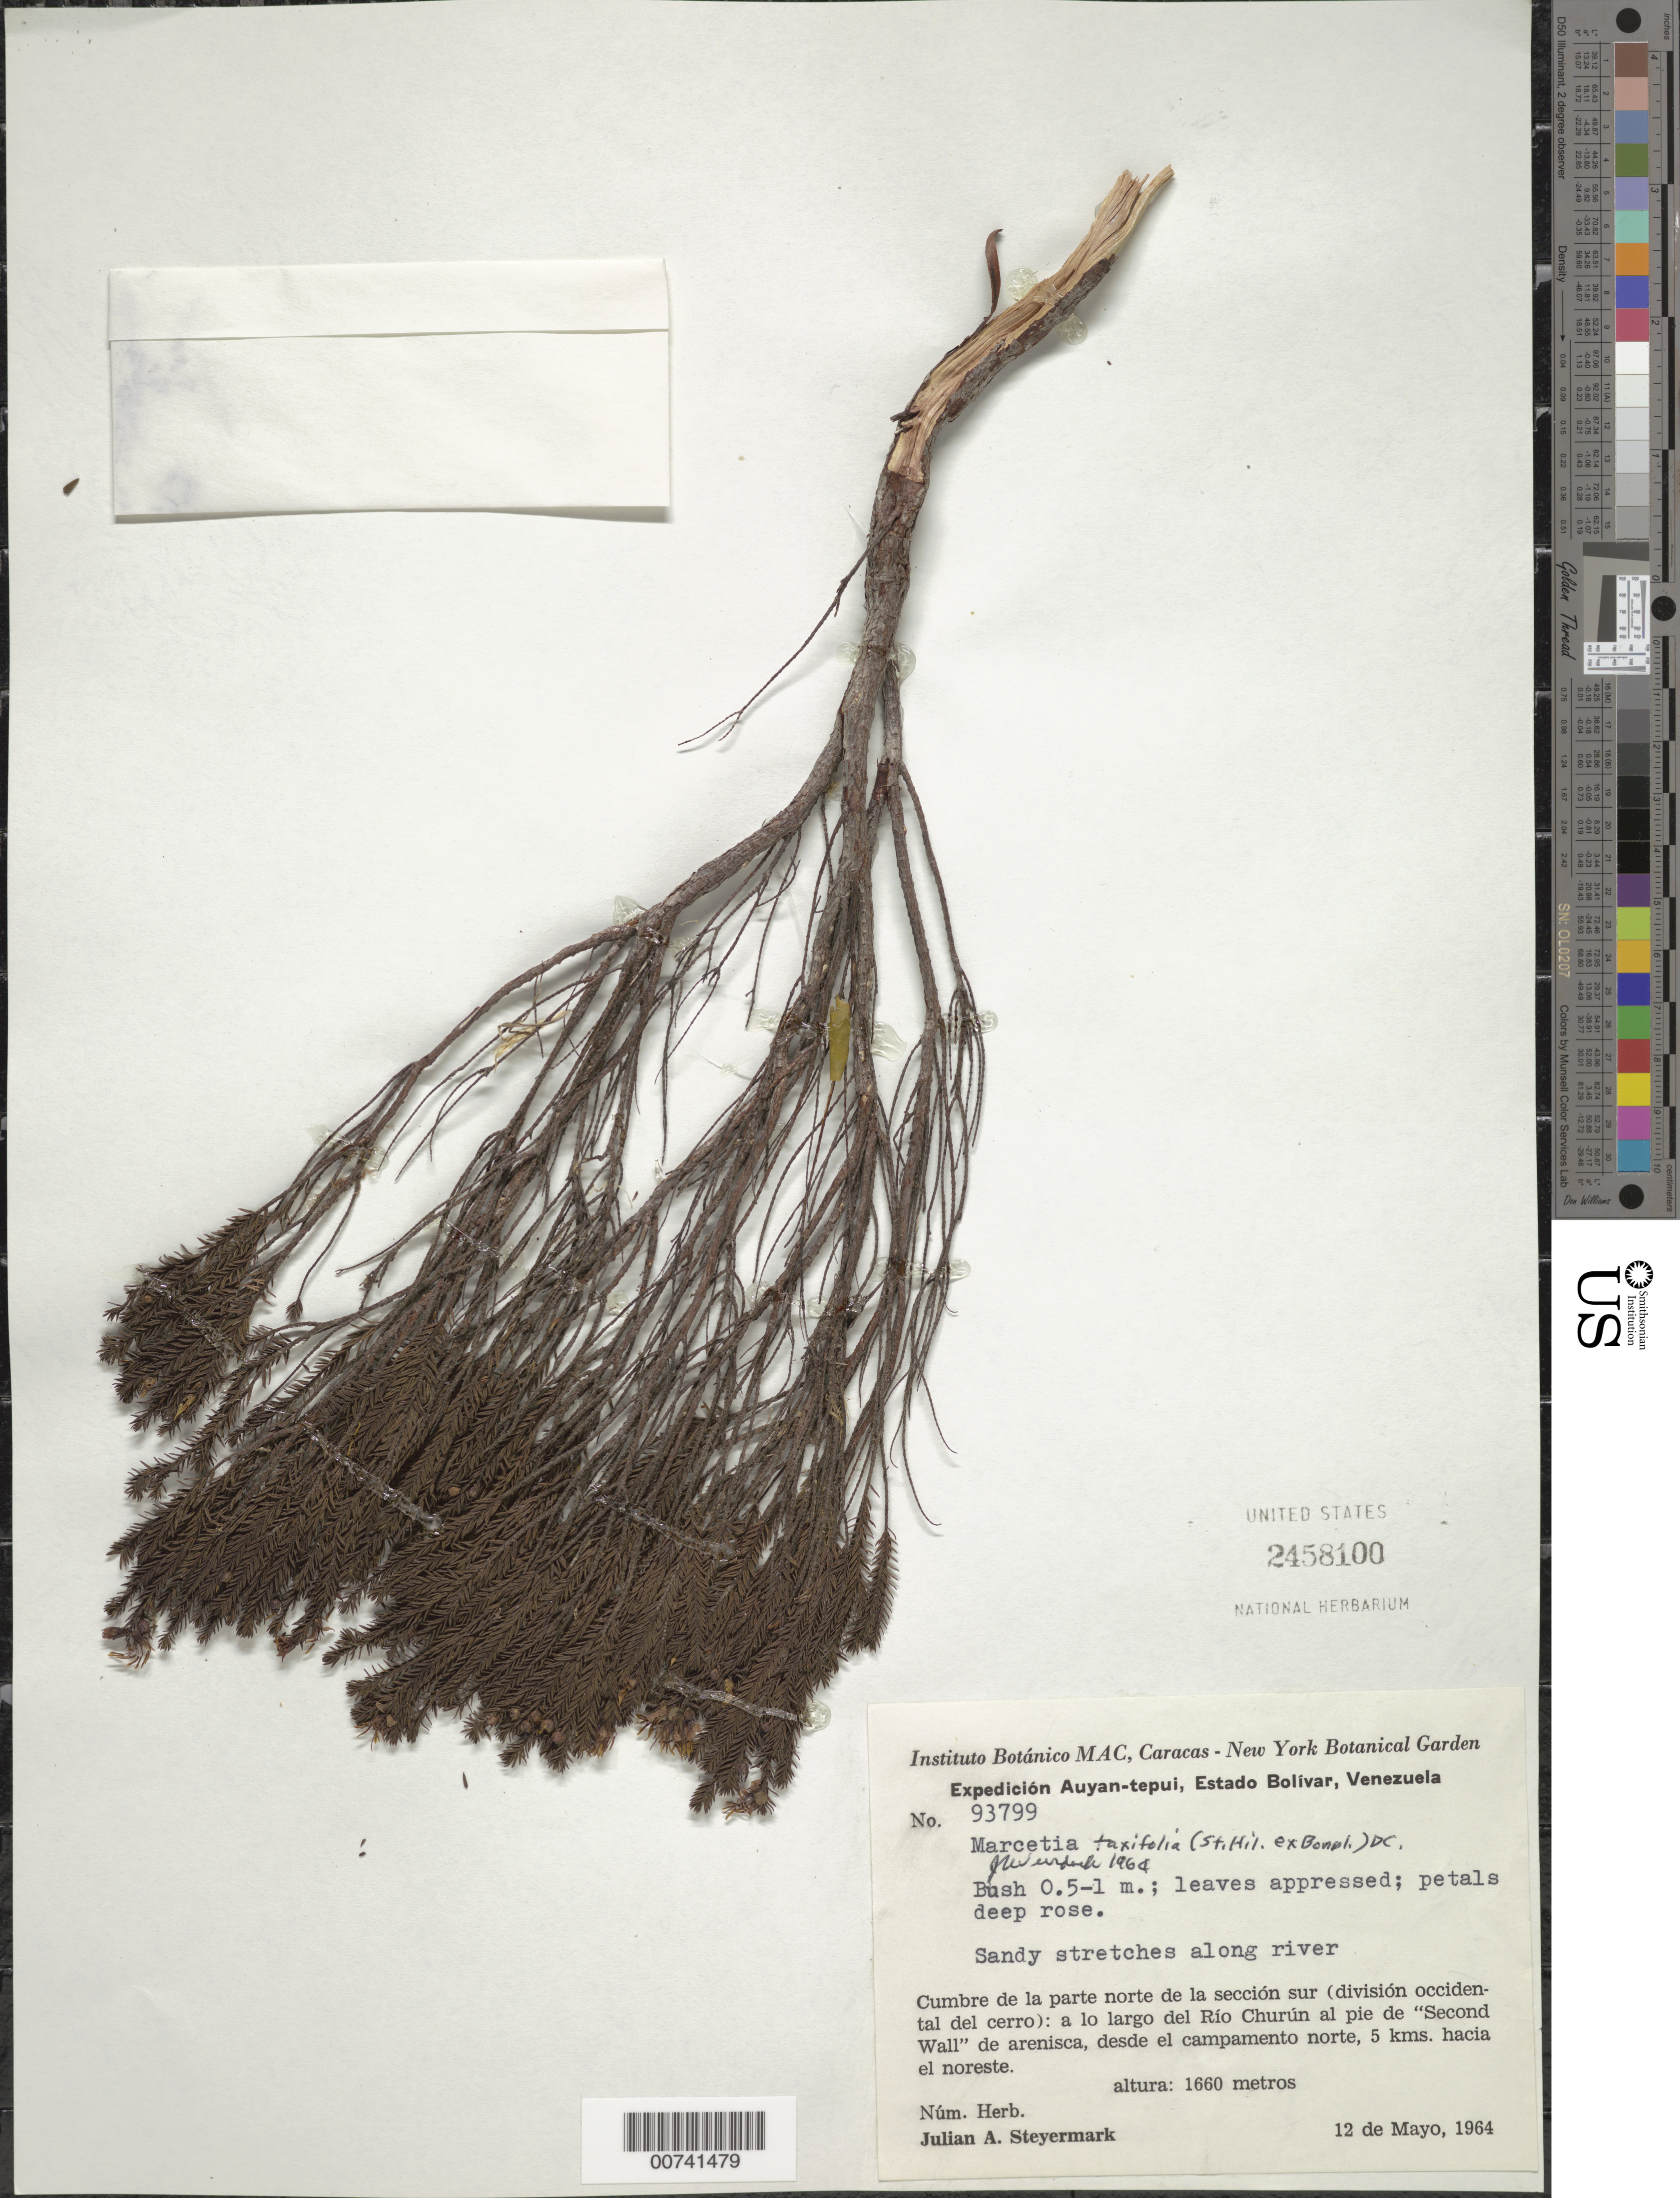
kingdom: Plantae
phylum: Tracheophyta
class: Magnoliopsida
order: Myrtales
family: Melastomataceae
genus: Marcetia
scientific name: Marcetia taxifolia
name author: (A. St.-Hil.) DC.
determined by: Wurdack, John J., (US), US (UNITED STATES)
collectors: J. Steyermark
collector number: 93799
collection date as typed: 12-May-64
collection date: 1964-05-12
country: Venezuela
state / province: Bolívar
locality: Auyan-tepuí, Río Churún, de la parte norte de la sección sur (división occidental del cerro); a lo largo del Río Churún al pie de "Second Wall" desde el campamento norte, 5 km hacia el noreste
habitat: Sandy stretches along river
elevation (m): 1660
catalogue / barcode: US 2458100